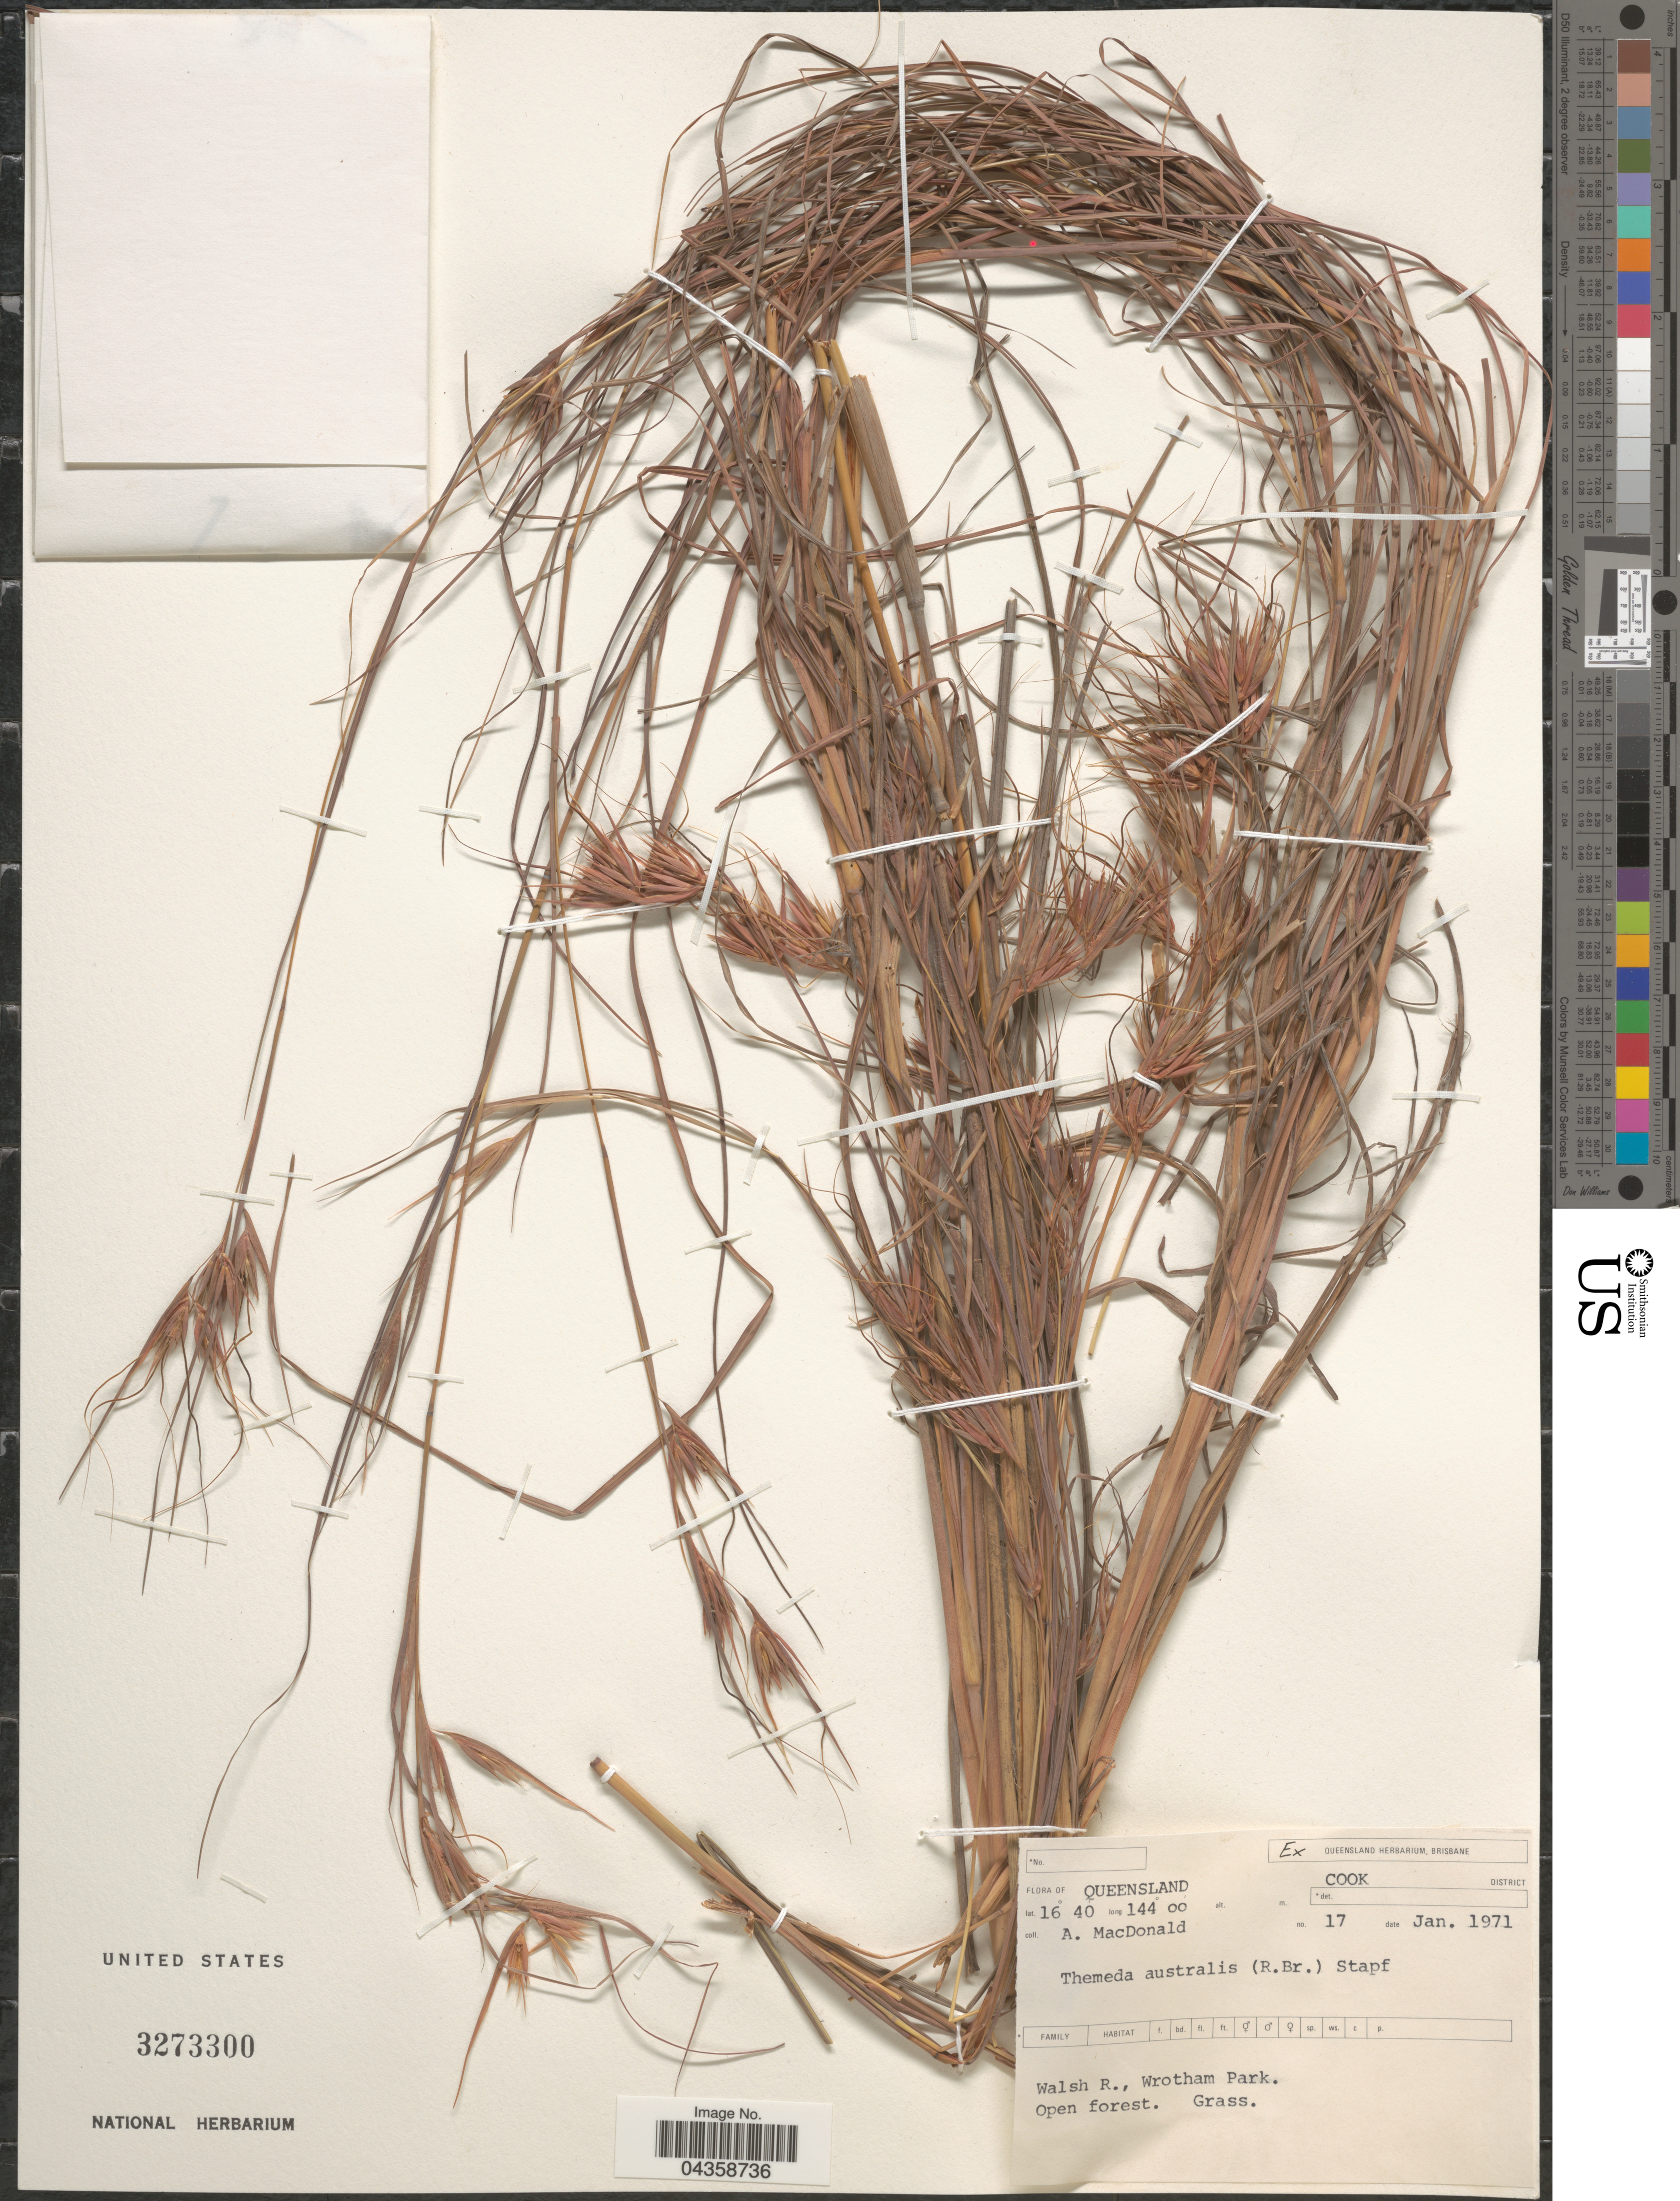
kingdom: Plantae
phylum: Tracheophyta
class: Liliopsida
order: Poales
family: Poaceae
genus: Themeda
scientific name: Themeda triandra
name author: Forssk.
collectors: A. J. MacDonald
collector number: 17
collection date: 1971-01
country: Australia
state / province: Queensland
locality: Cook District. Walsh R., Wrotham Park.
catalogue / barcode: US 3273300